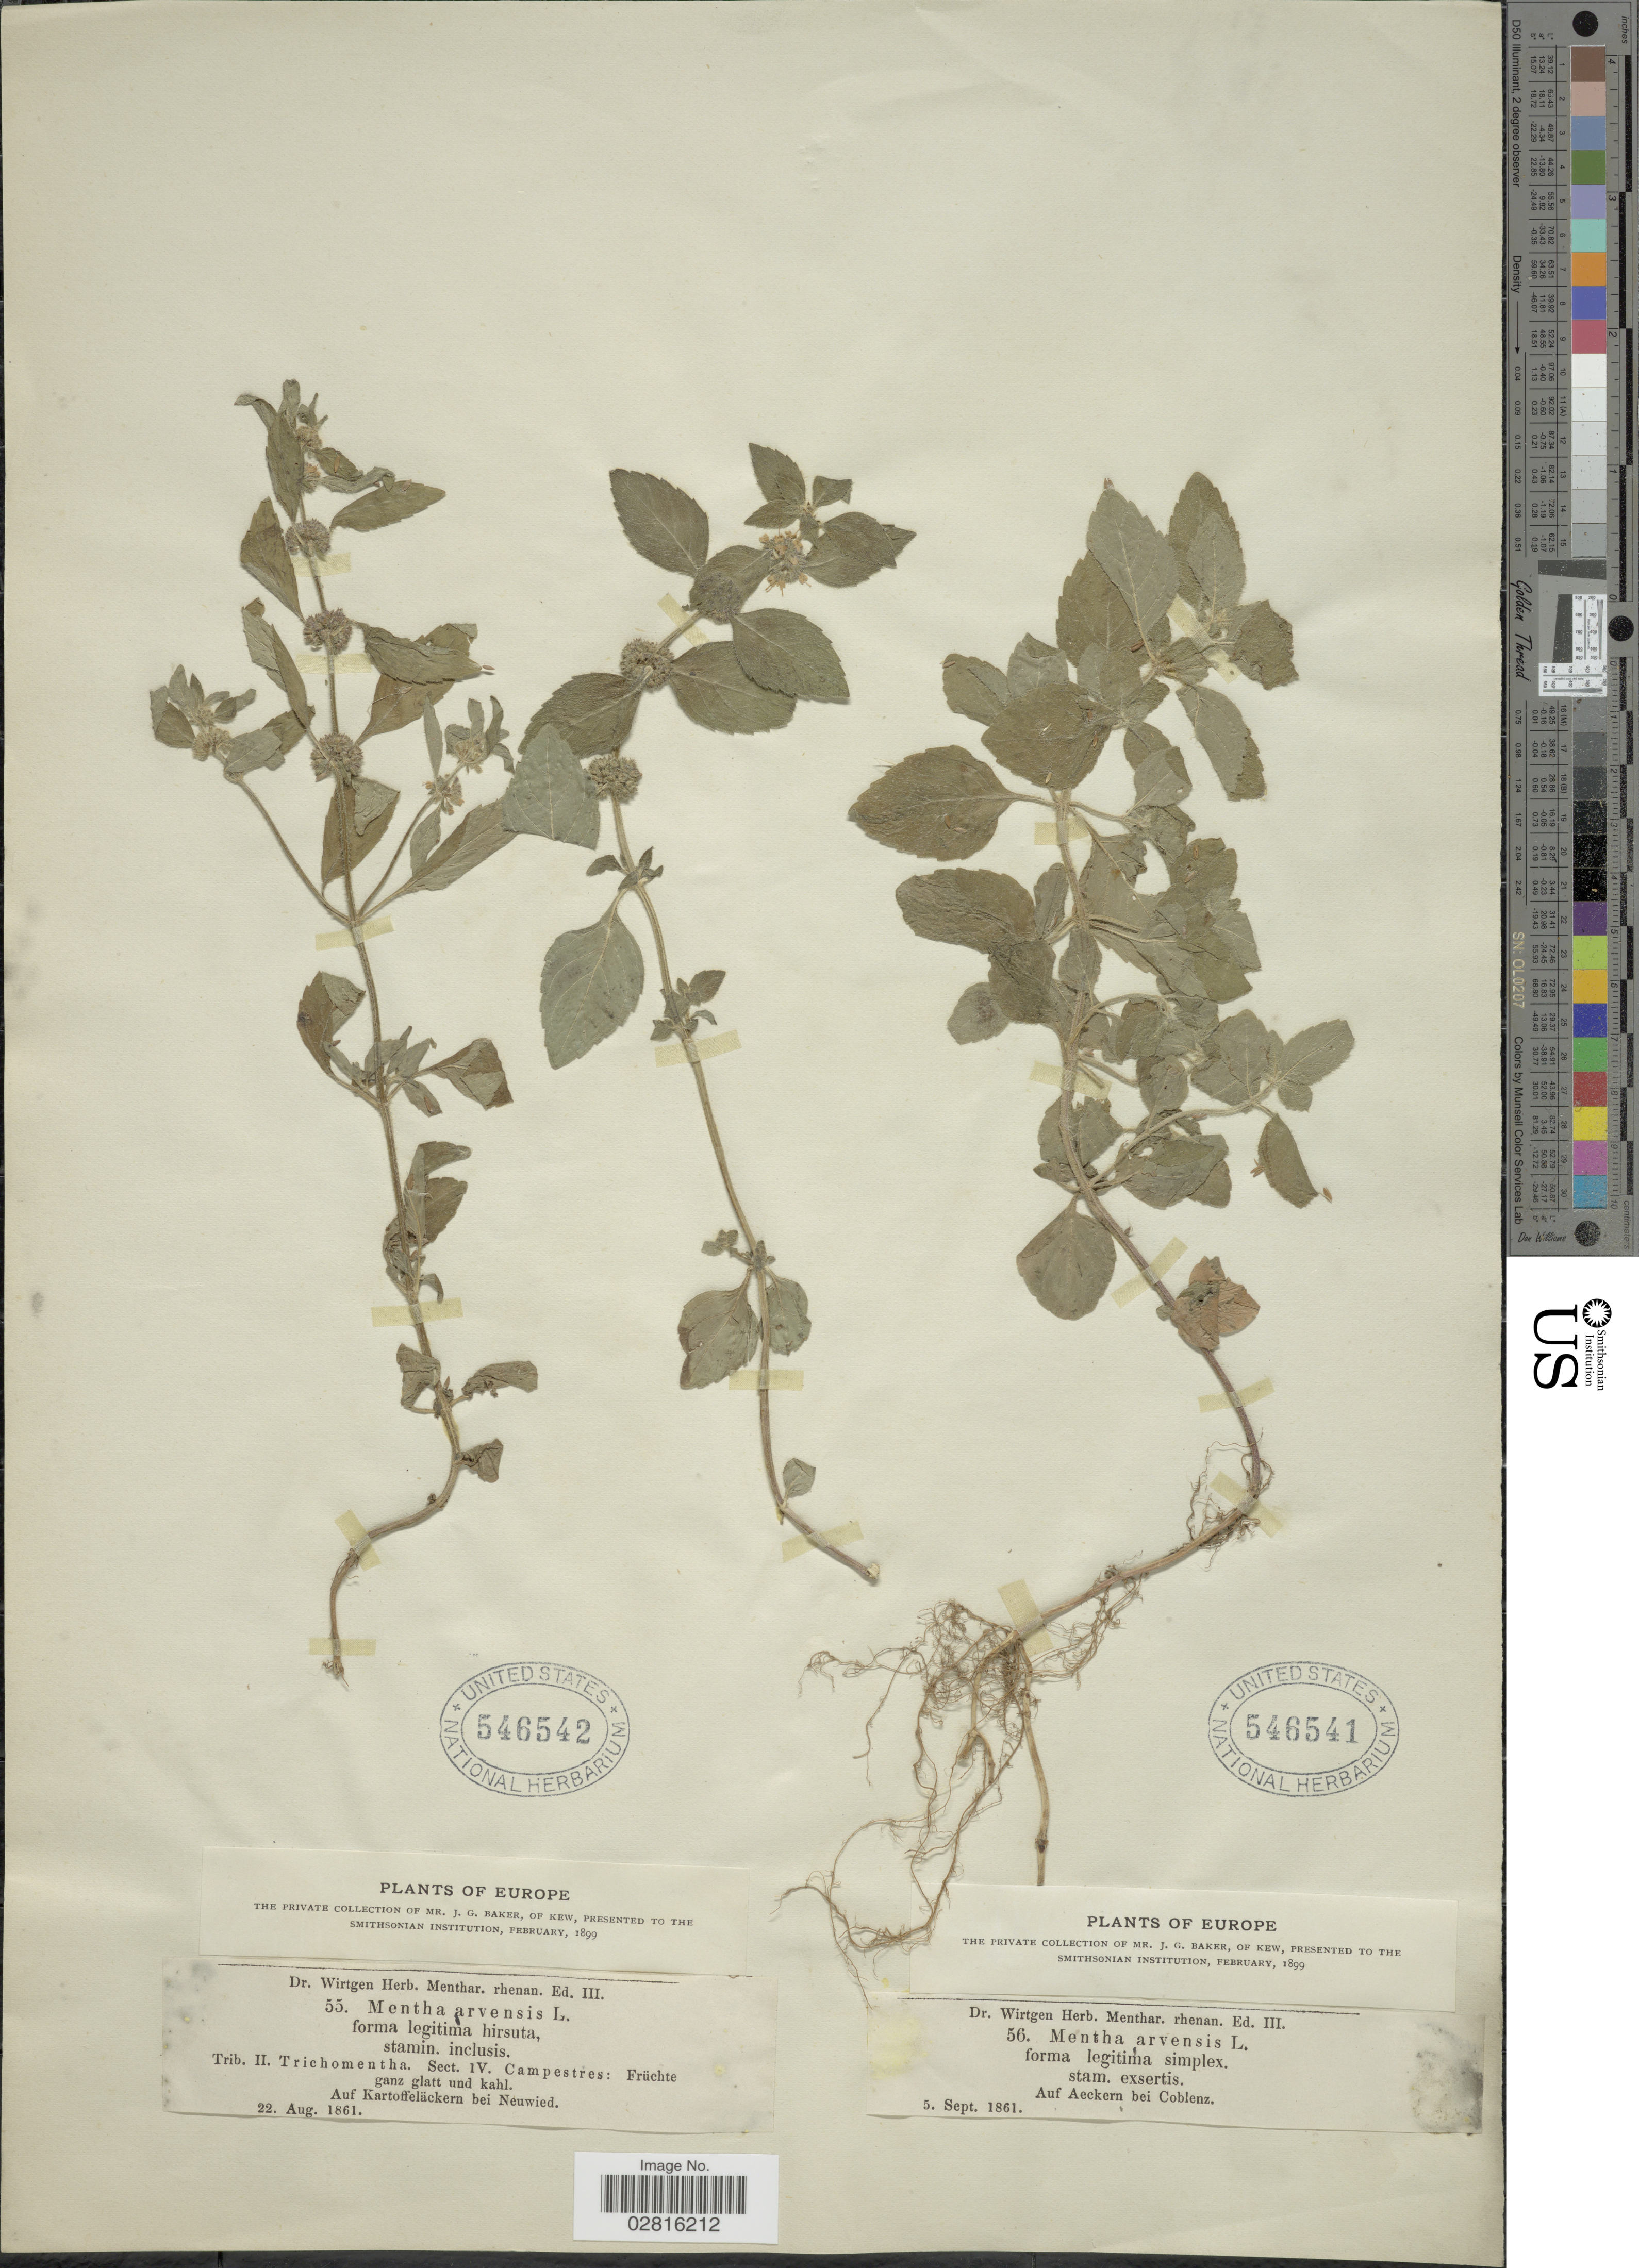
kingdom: Plantae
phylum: Tracheophyta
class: Magnoliopsida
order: Lamiales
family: Lamiaceae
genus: Mentha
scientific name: Mentha arvensis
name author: L.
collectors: Wirtgen, --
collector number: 56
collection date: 1861-09-05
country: Germany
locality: Europe. Auf Aeckern bei Coblenz.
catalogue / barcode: US 546541